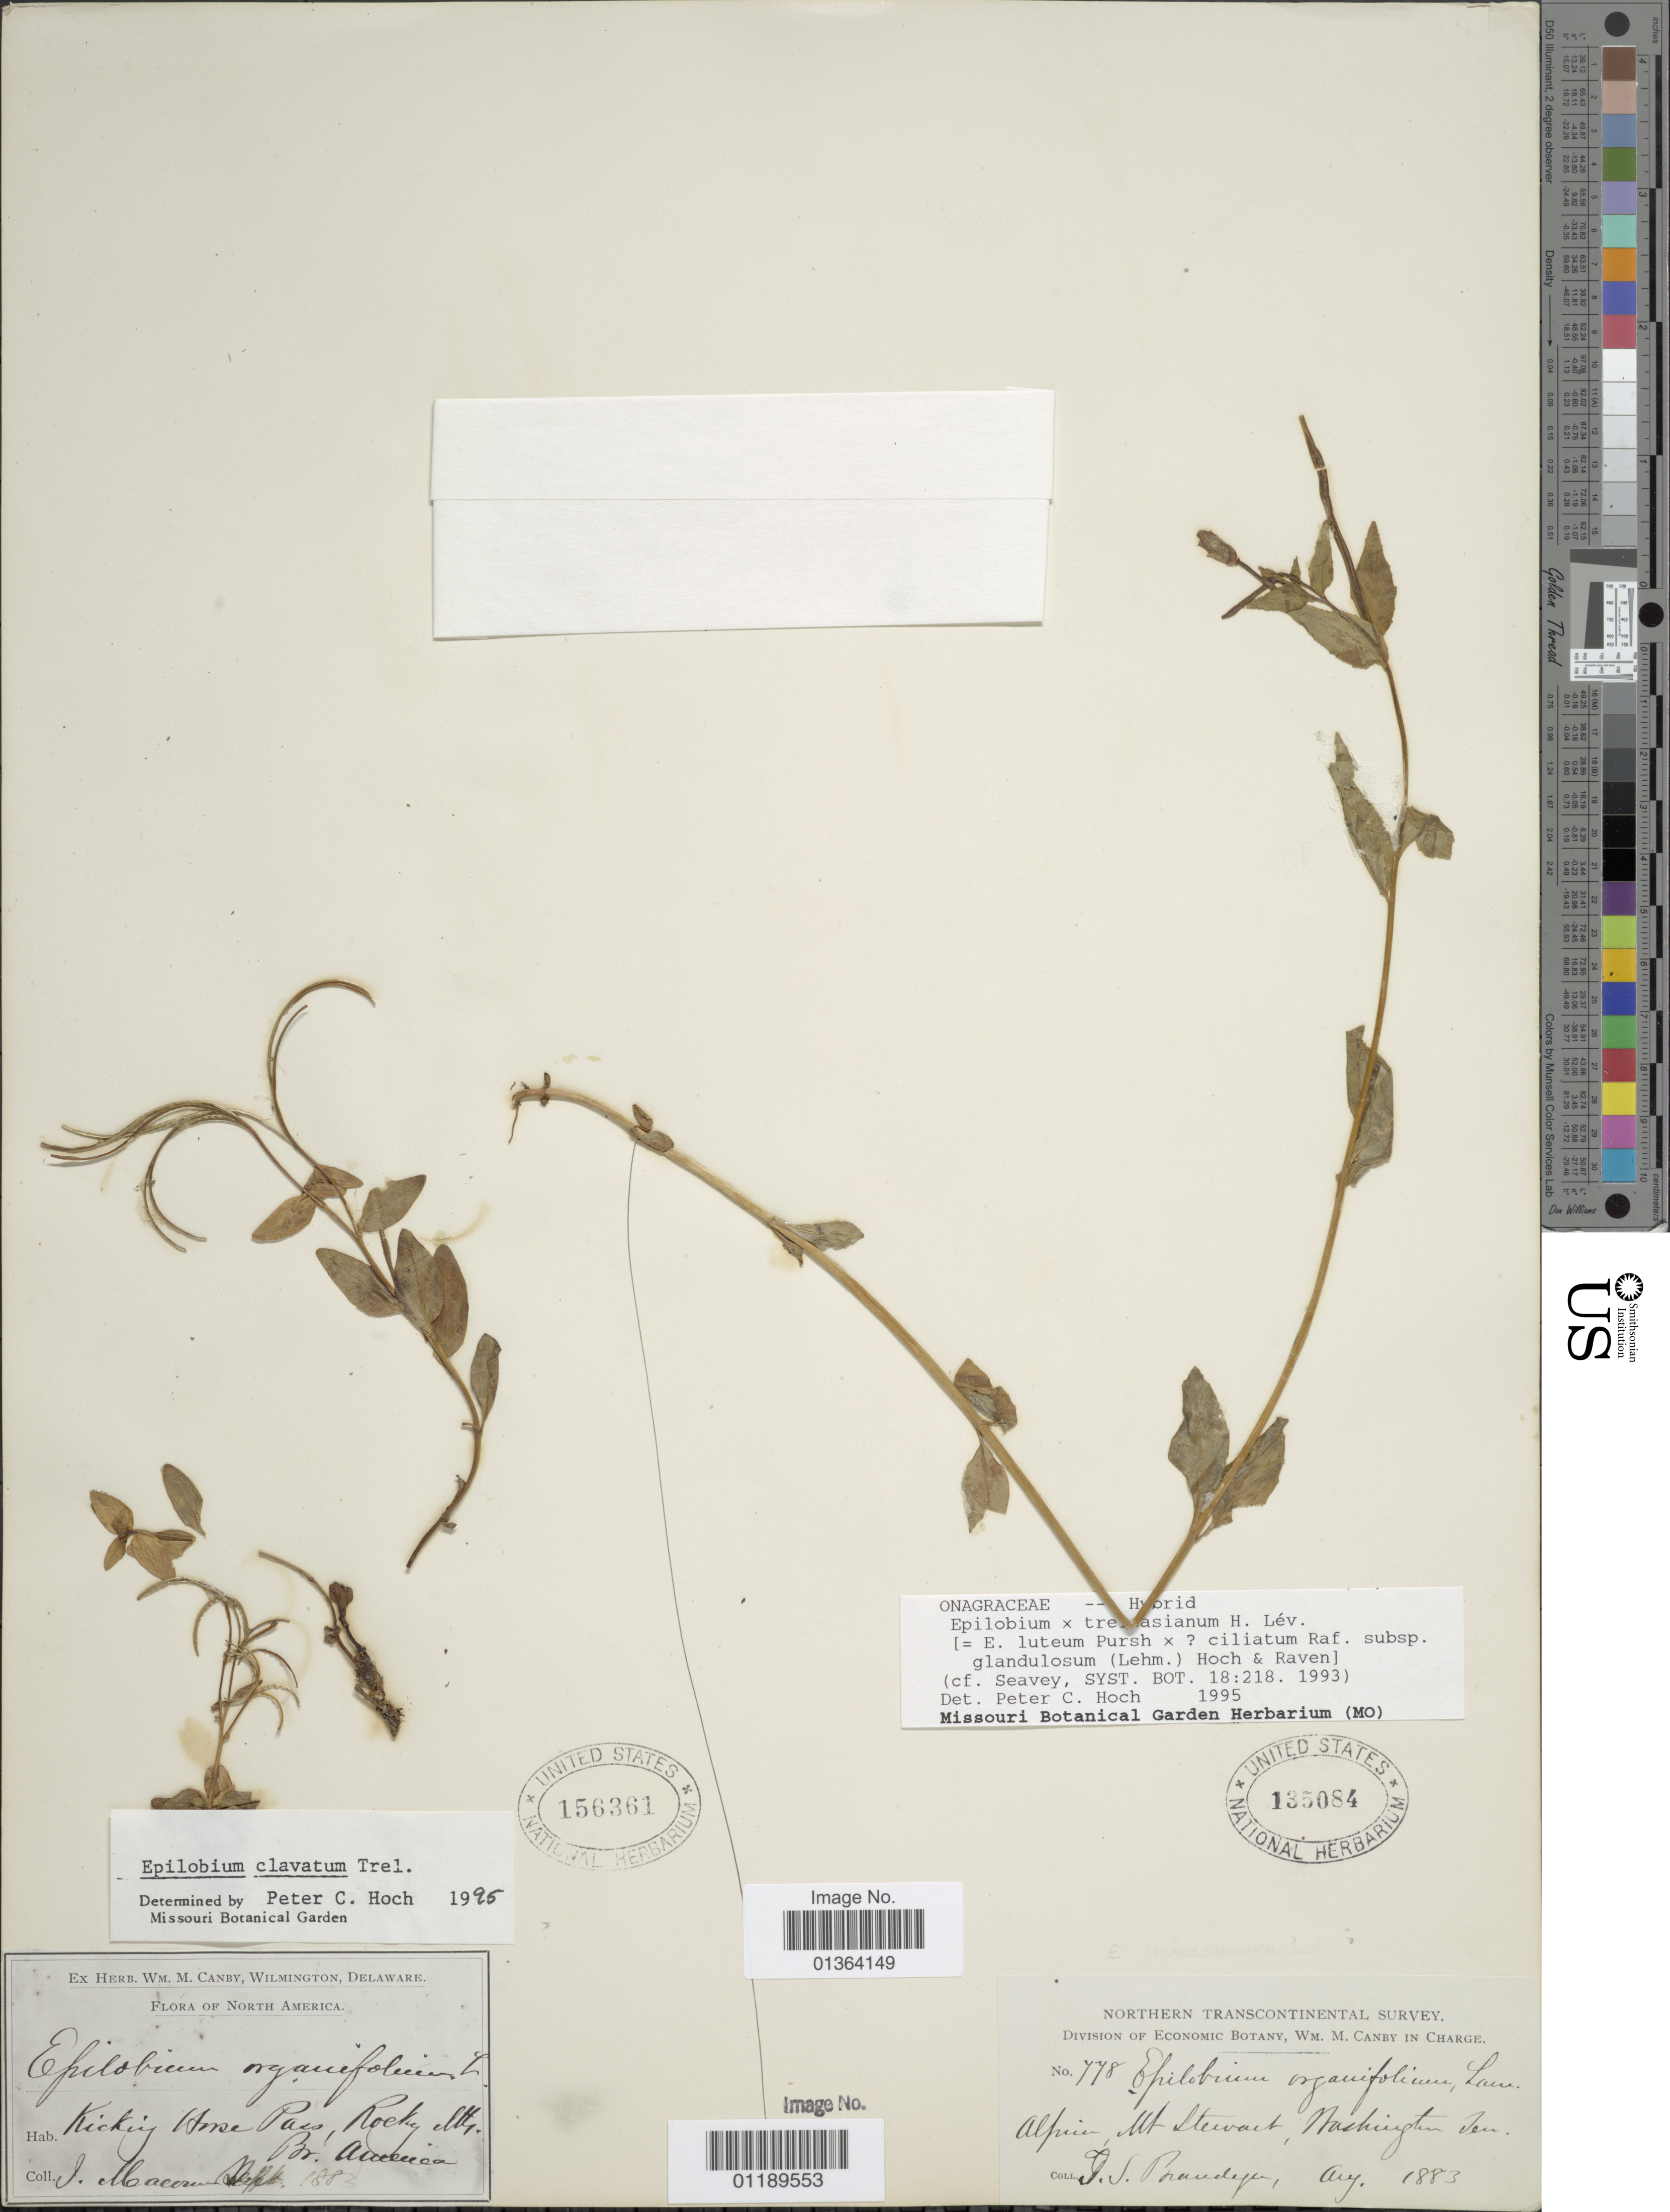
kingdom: Plantae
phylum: Tracheophyta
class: Magnoliopsida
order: Myrtales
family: Onagraceae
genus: Epilobium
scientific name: Epilobium clavatum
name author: Hausskn.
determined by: Hoch, P. C.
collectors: J. S. Brandegee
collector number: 778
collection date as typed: Aug. 1883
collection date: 1883-08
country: United States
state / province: Washington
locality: Alpine, Mt. Stewart.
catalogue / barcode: US 135084